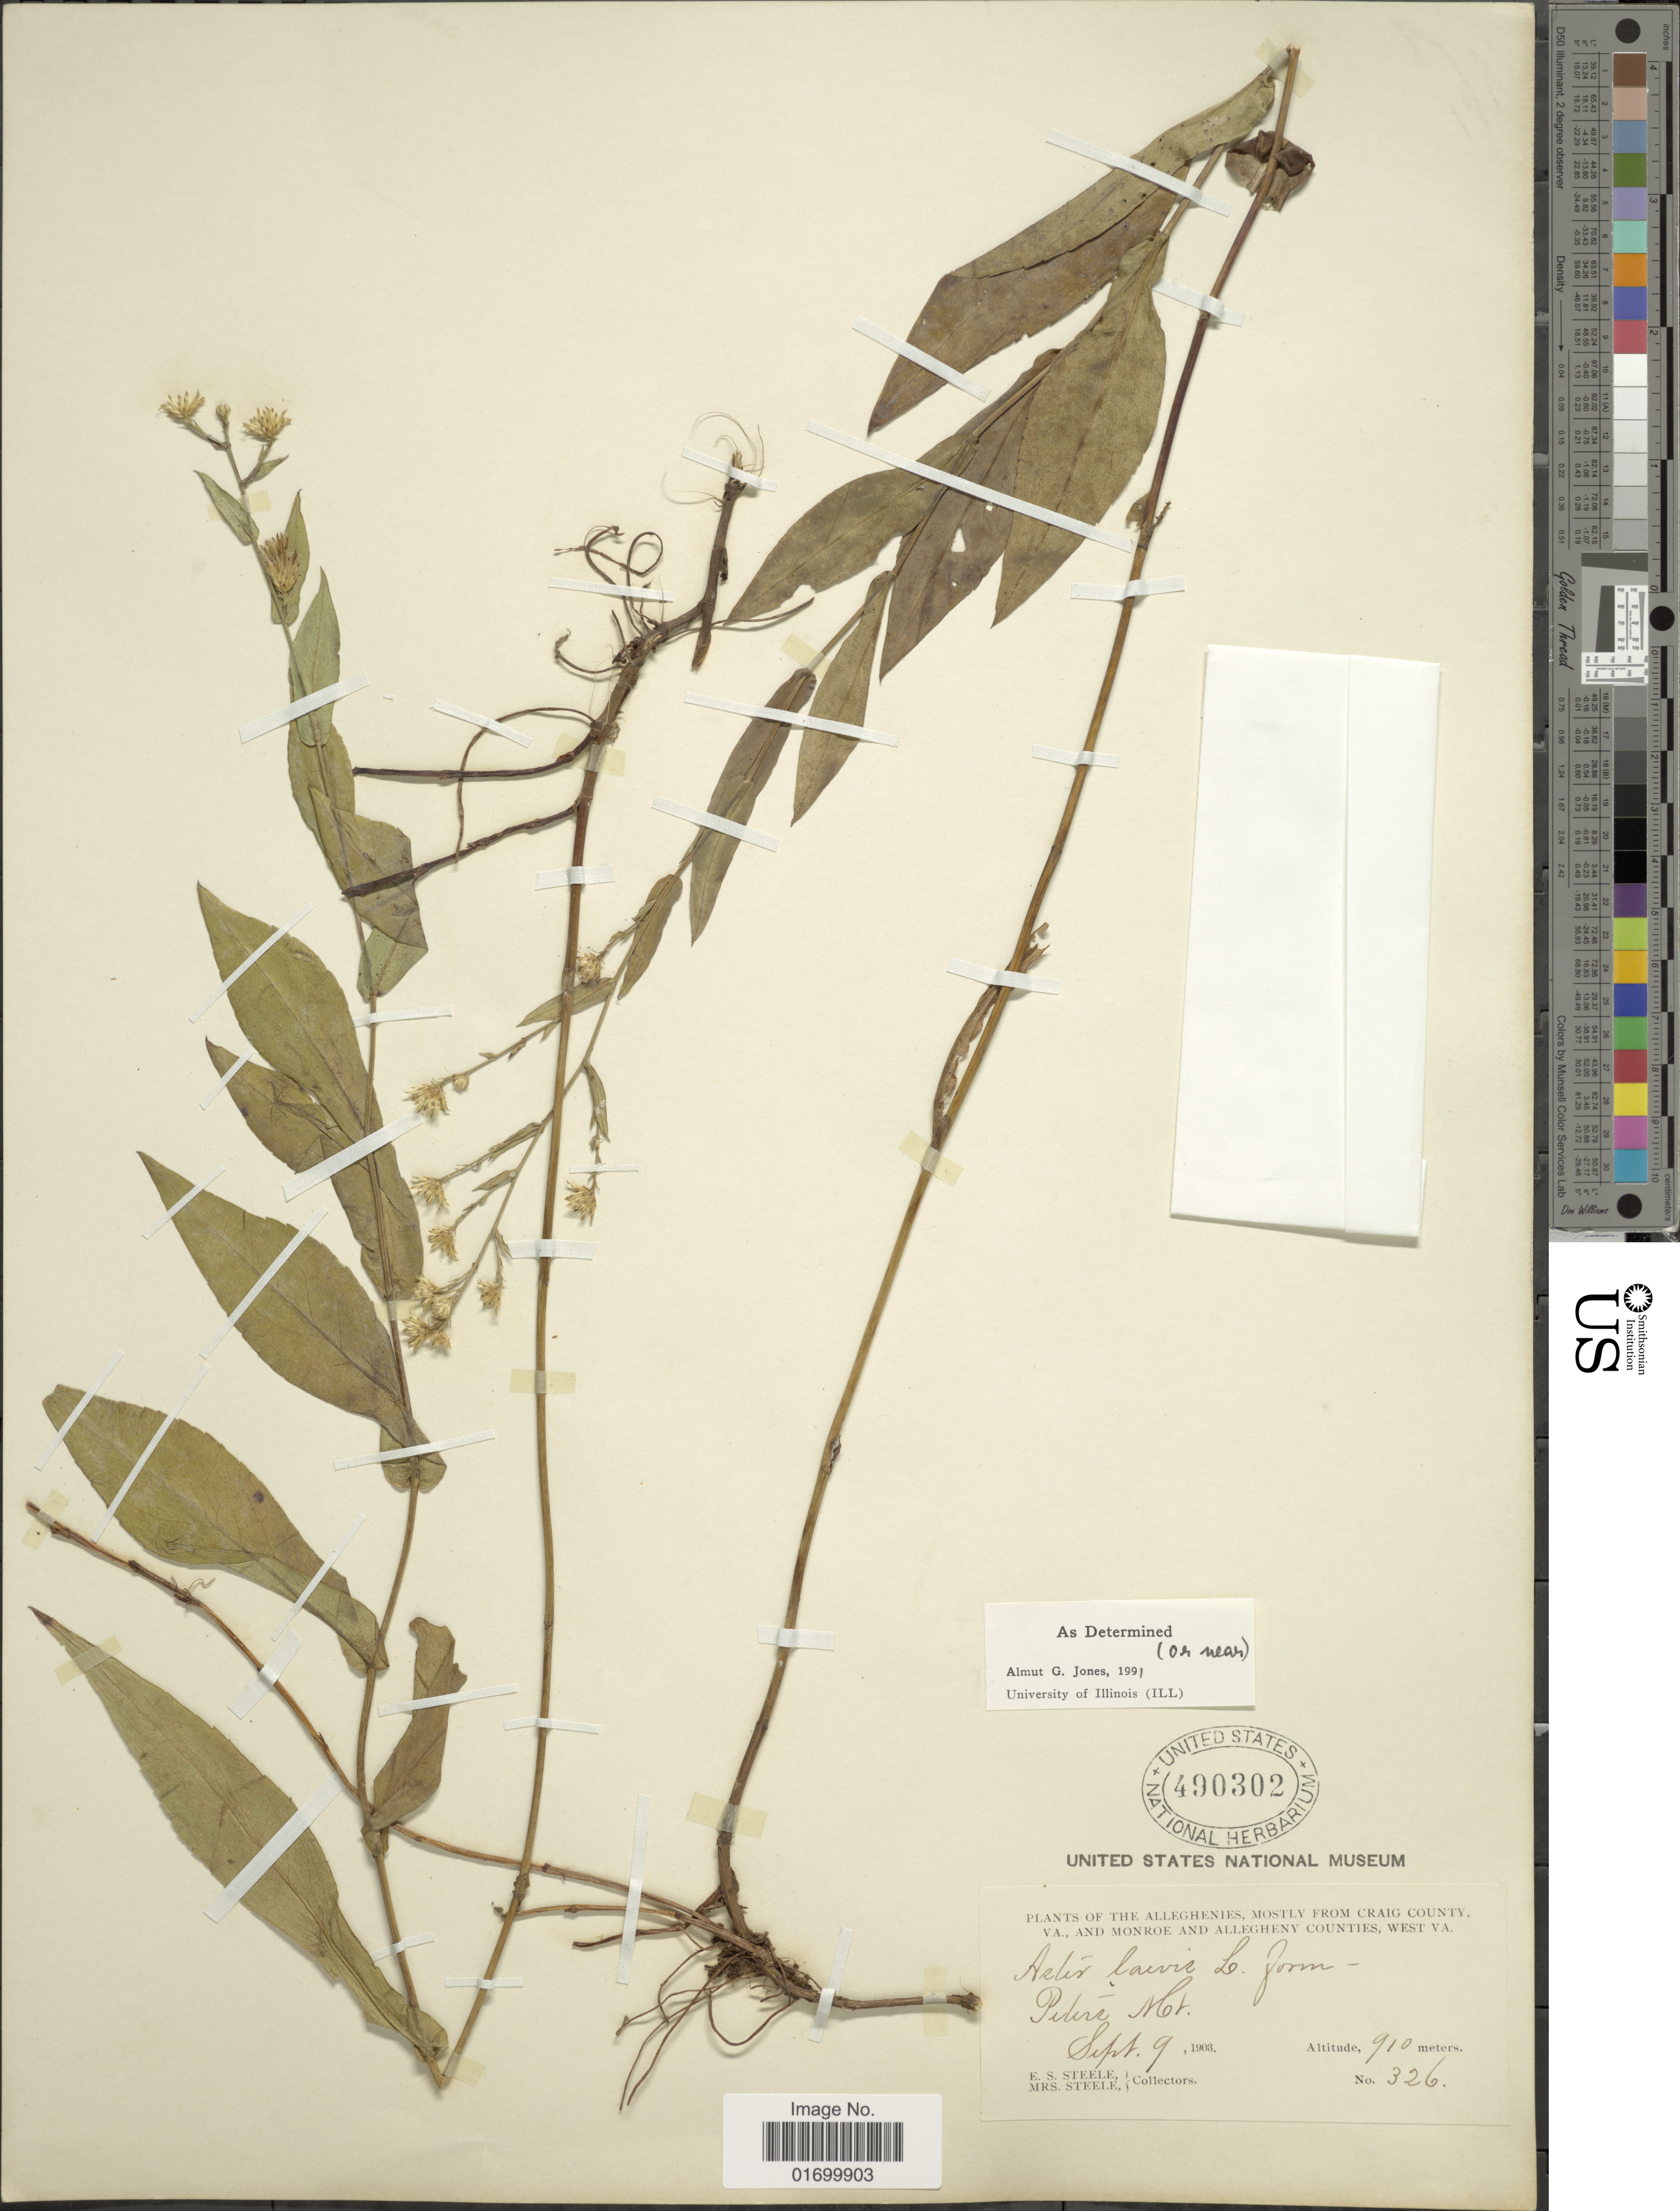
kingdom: Plantae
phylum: Tracheophyta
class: Magnoliopsida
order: Asterales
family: Asteraceae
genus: Symphyotrichum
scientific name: Symphyotrichum laeve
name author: (L.) Á. Löve & D. Löve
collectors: E. Steele & Mrs. E. S. Steele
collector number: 326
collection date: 1903-09-09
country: United States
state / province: Virginia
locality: The Alleghenies, mostly from Craig County, VA., and Monroe and Allegheny Counties, West VA.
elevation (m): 910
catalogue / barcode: US 490302